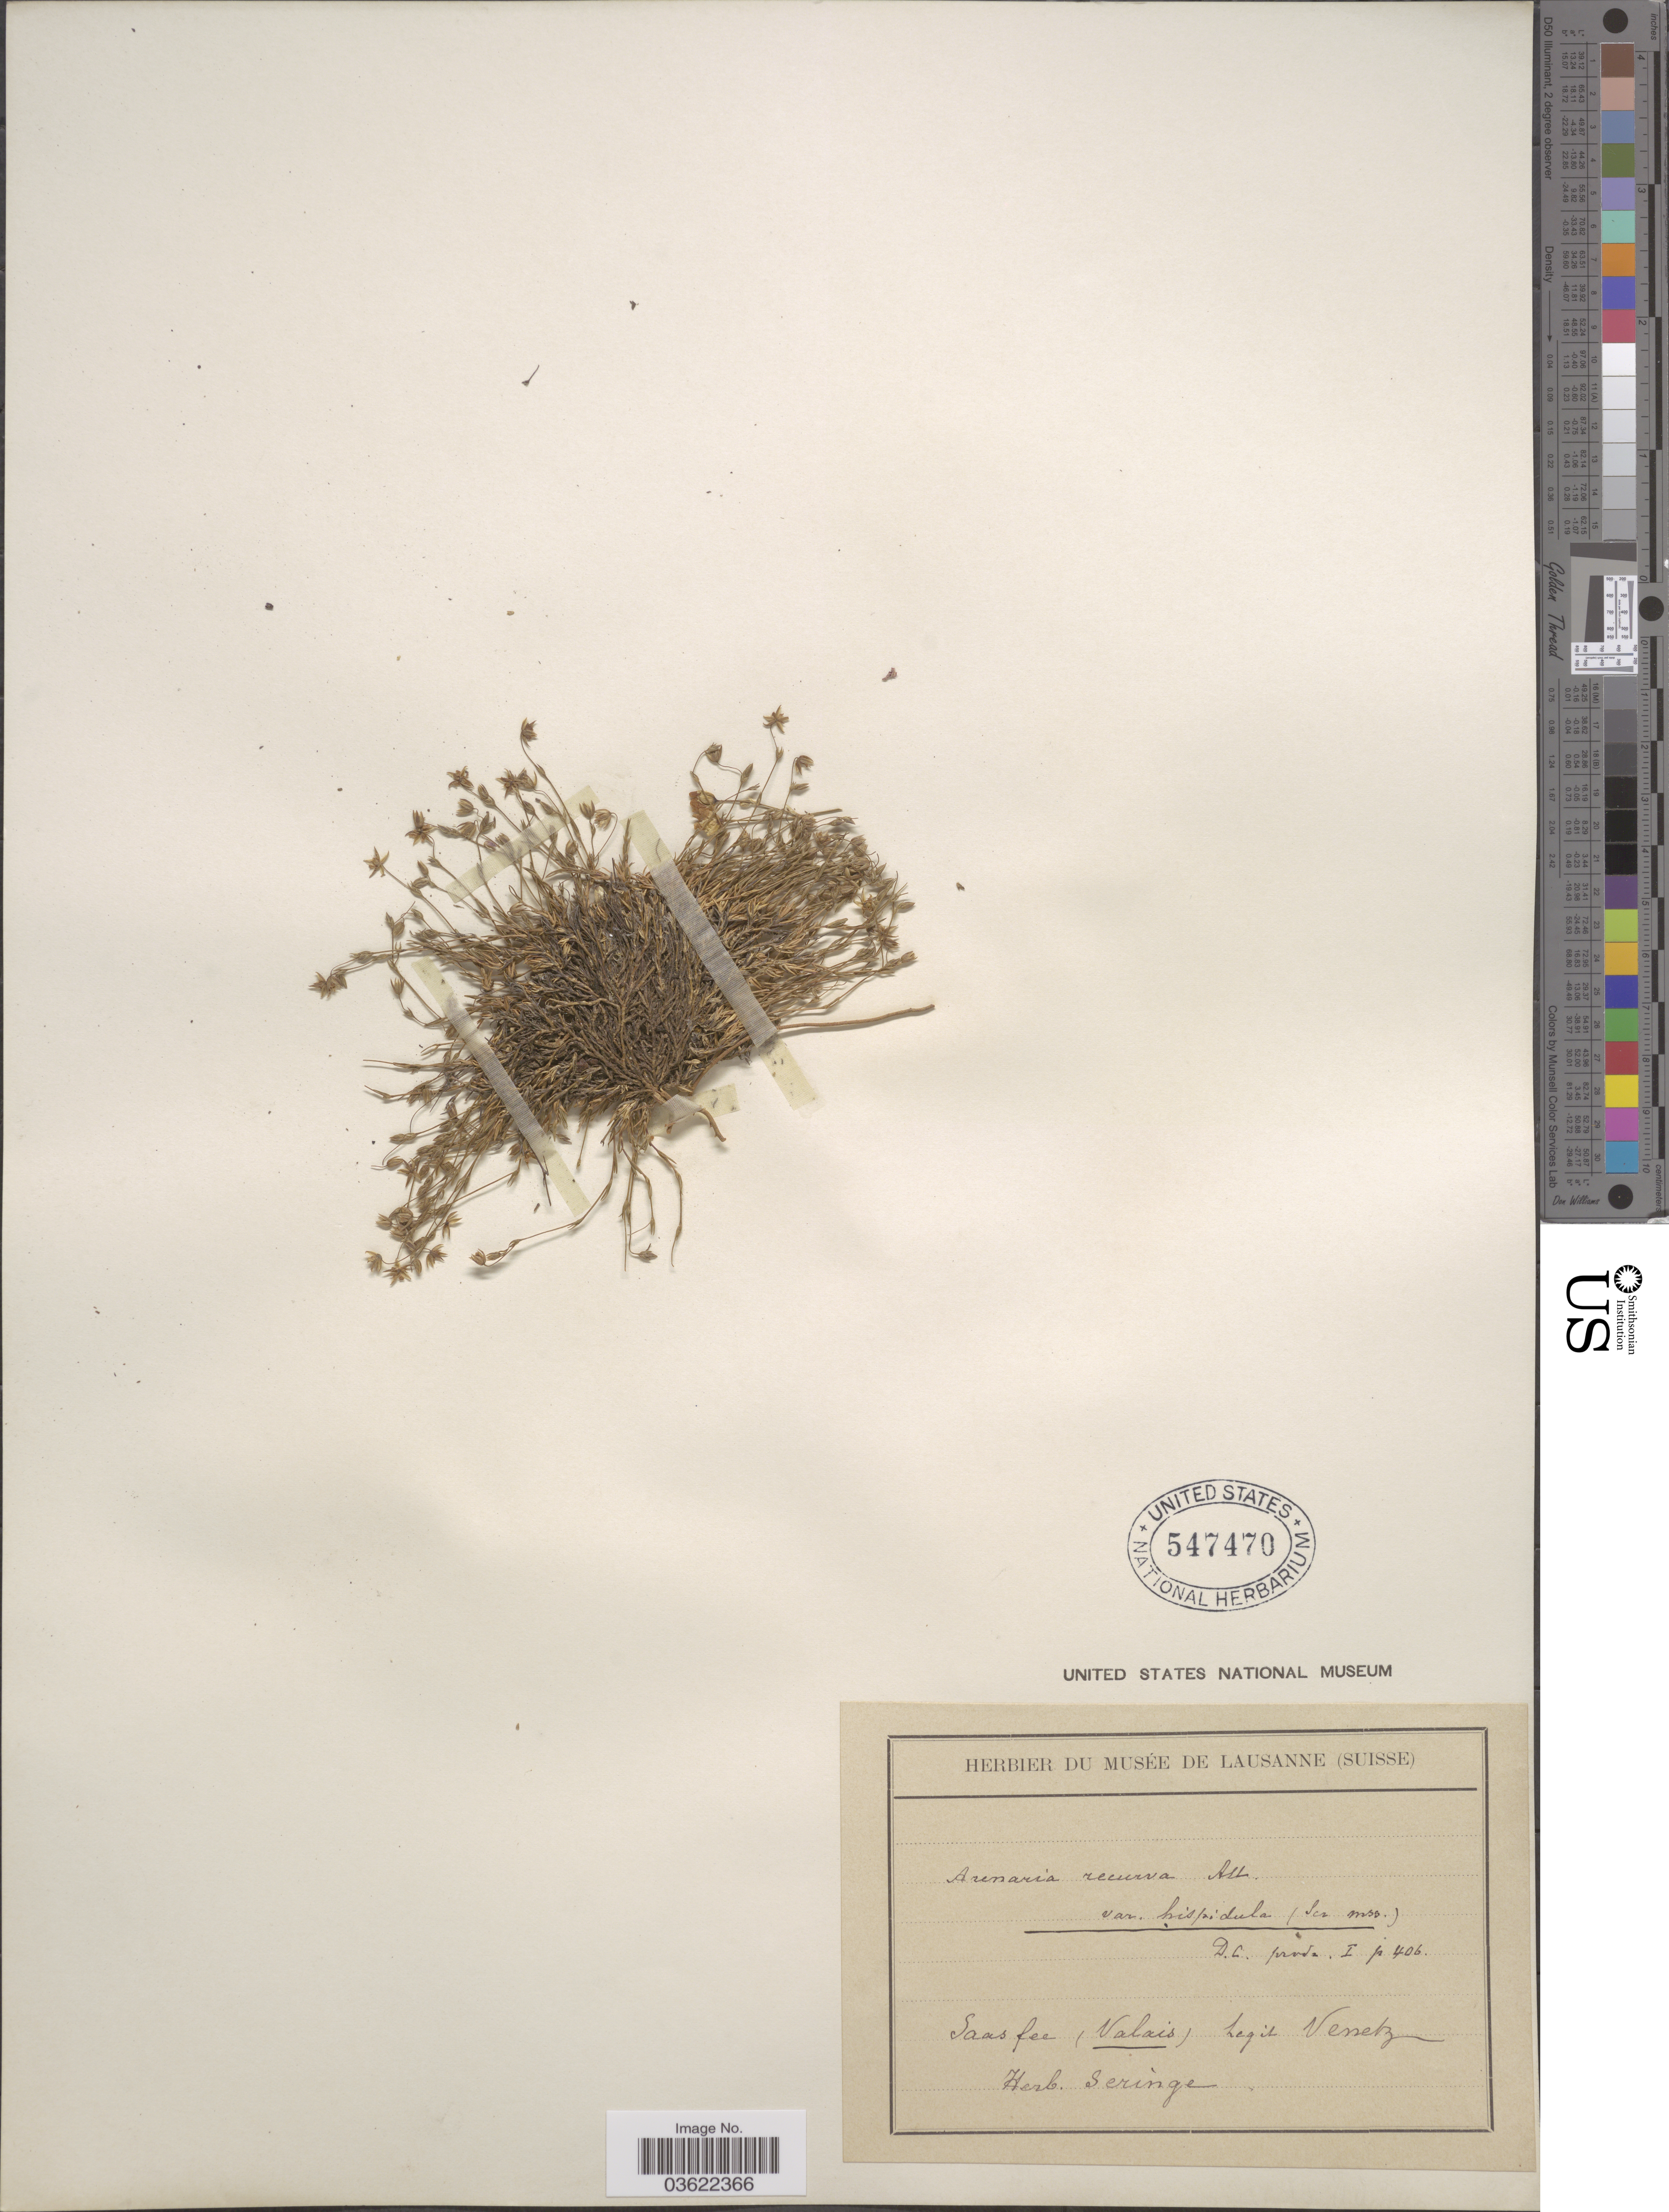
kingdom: Plantae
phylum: Tracheophyta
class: Magnoliopsida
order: Caryophyllales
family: Caryophyllaceae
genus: Arenaria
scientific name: Arenaria recurva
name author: All.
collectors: Venetz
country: Switzerland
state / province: Valais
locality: Saas fee.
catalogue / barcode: US 547470